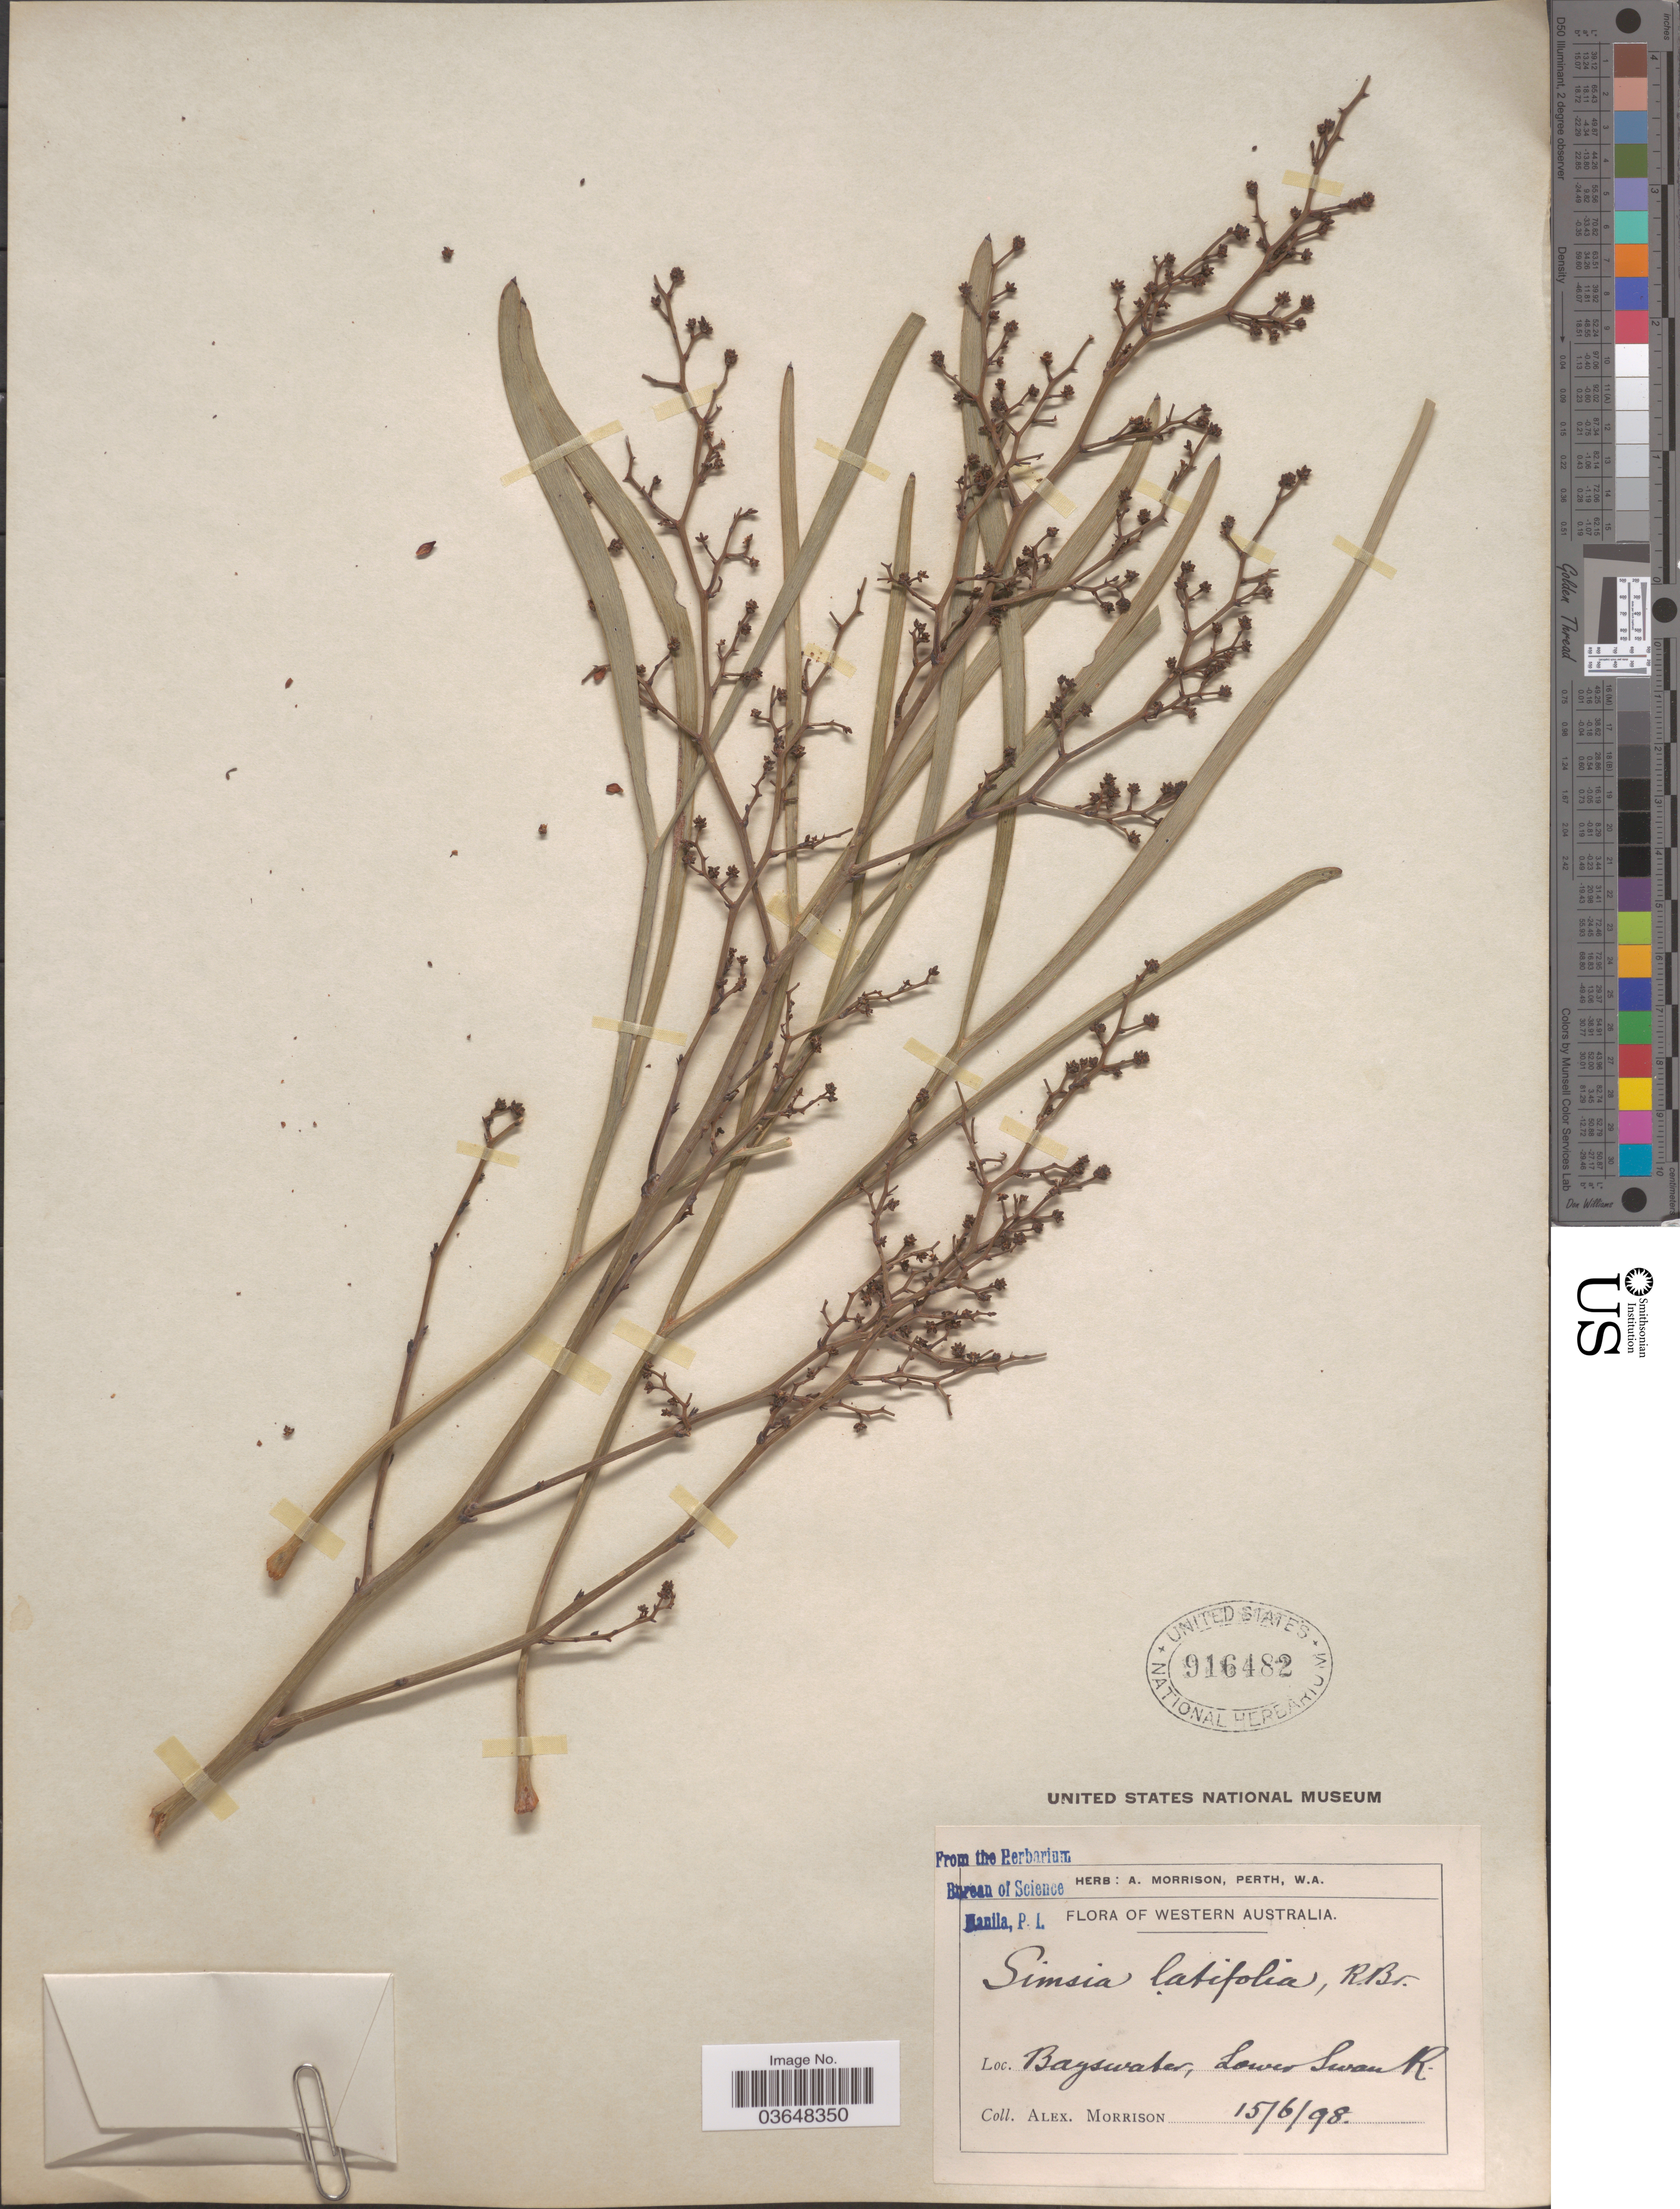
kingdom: Plantae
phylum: Tracheophyta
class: Magnoliopsida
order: Proteales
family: Proteaceae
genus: Stirlingia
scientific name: Stirlingia latifolia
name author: (R. Br.) Steud.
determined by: Strong, Mark T., (BOT), Smithsonian Institution - National Museum of Natural History (UNITED STATES)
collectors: A. Morrison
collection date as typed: Transcribed d/m/y: 15/6/98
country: Australia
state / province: Western Australia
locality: Bayswater, Lower Swan R.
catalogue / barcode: US 916482